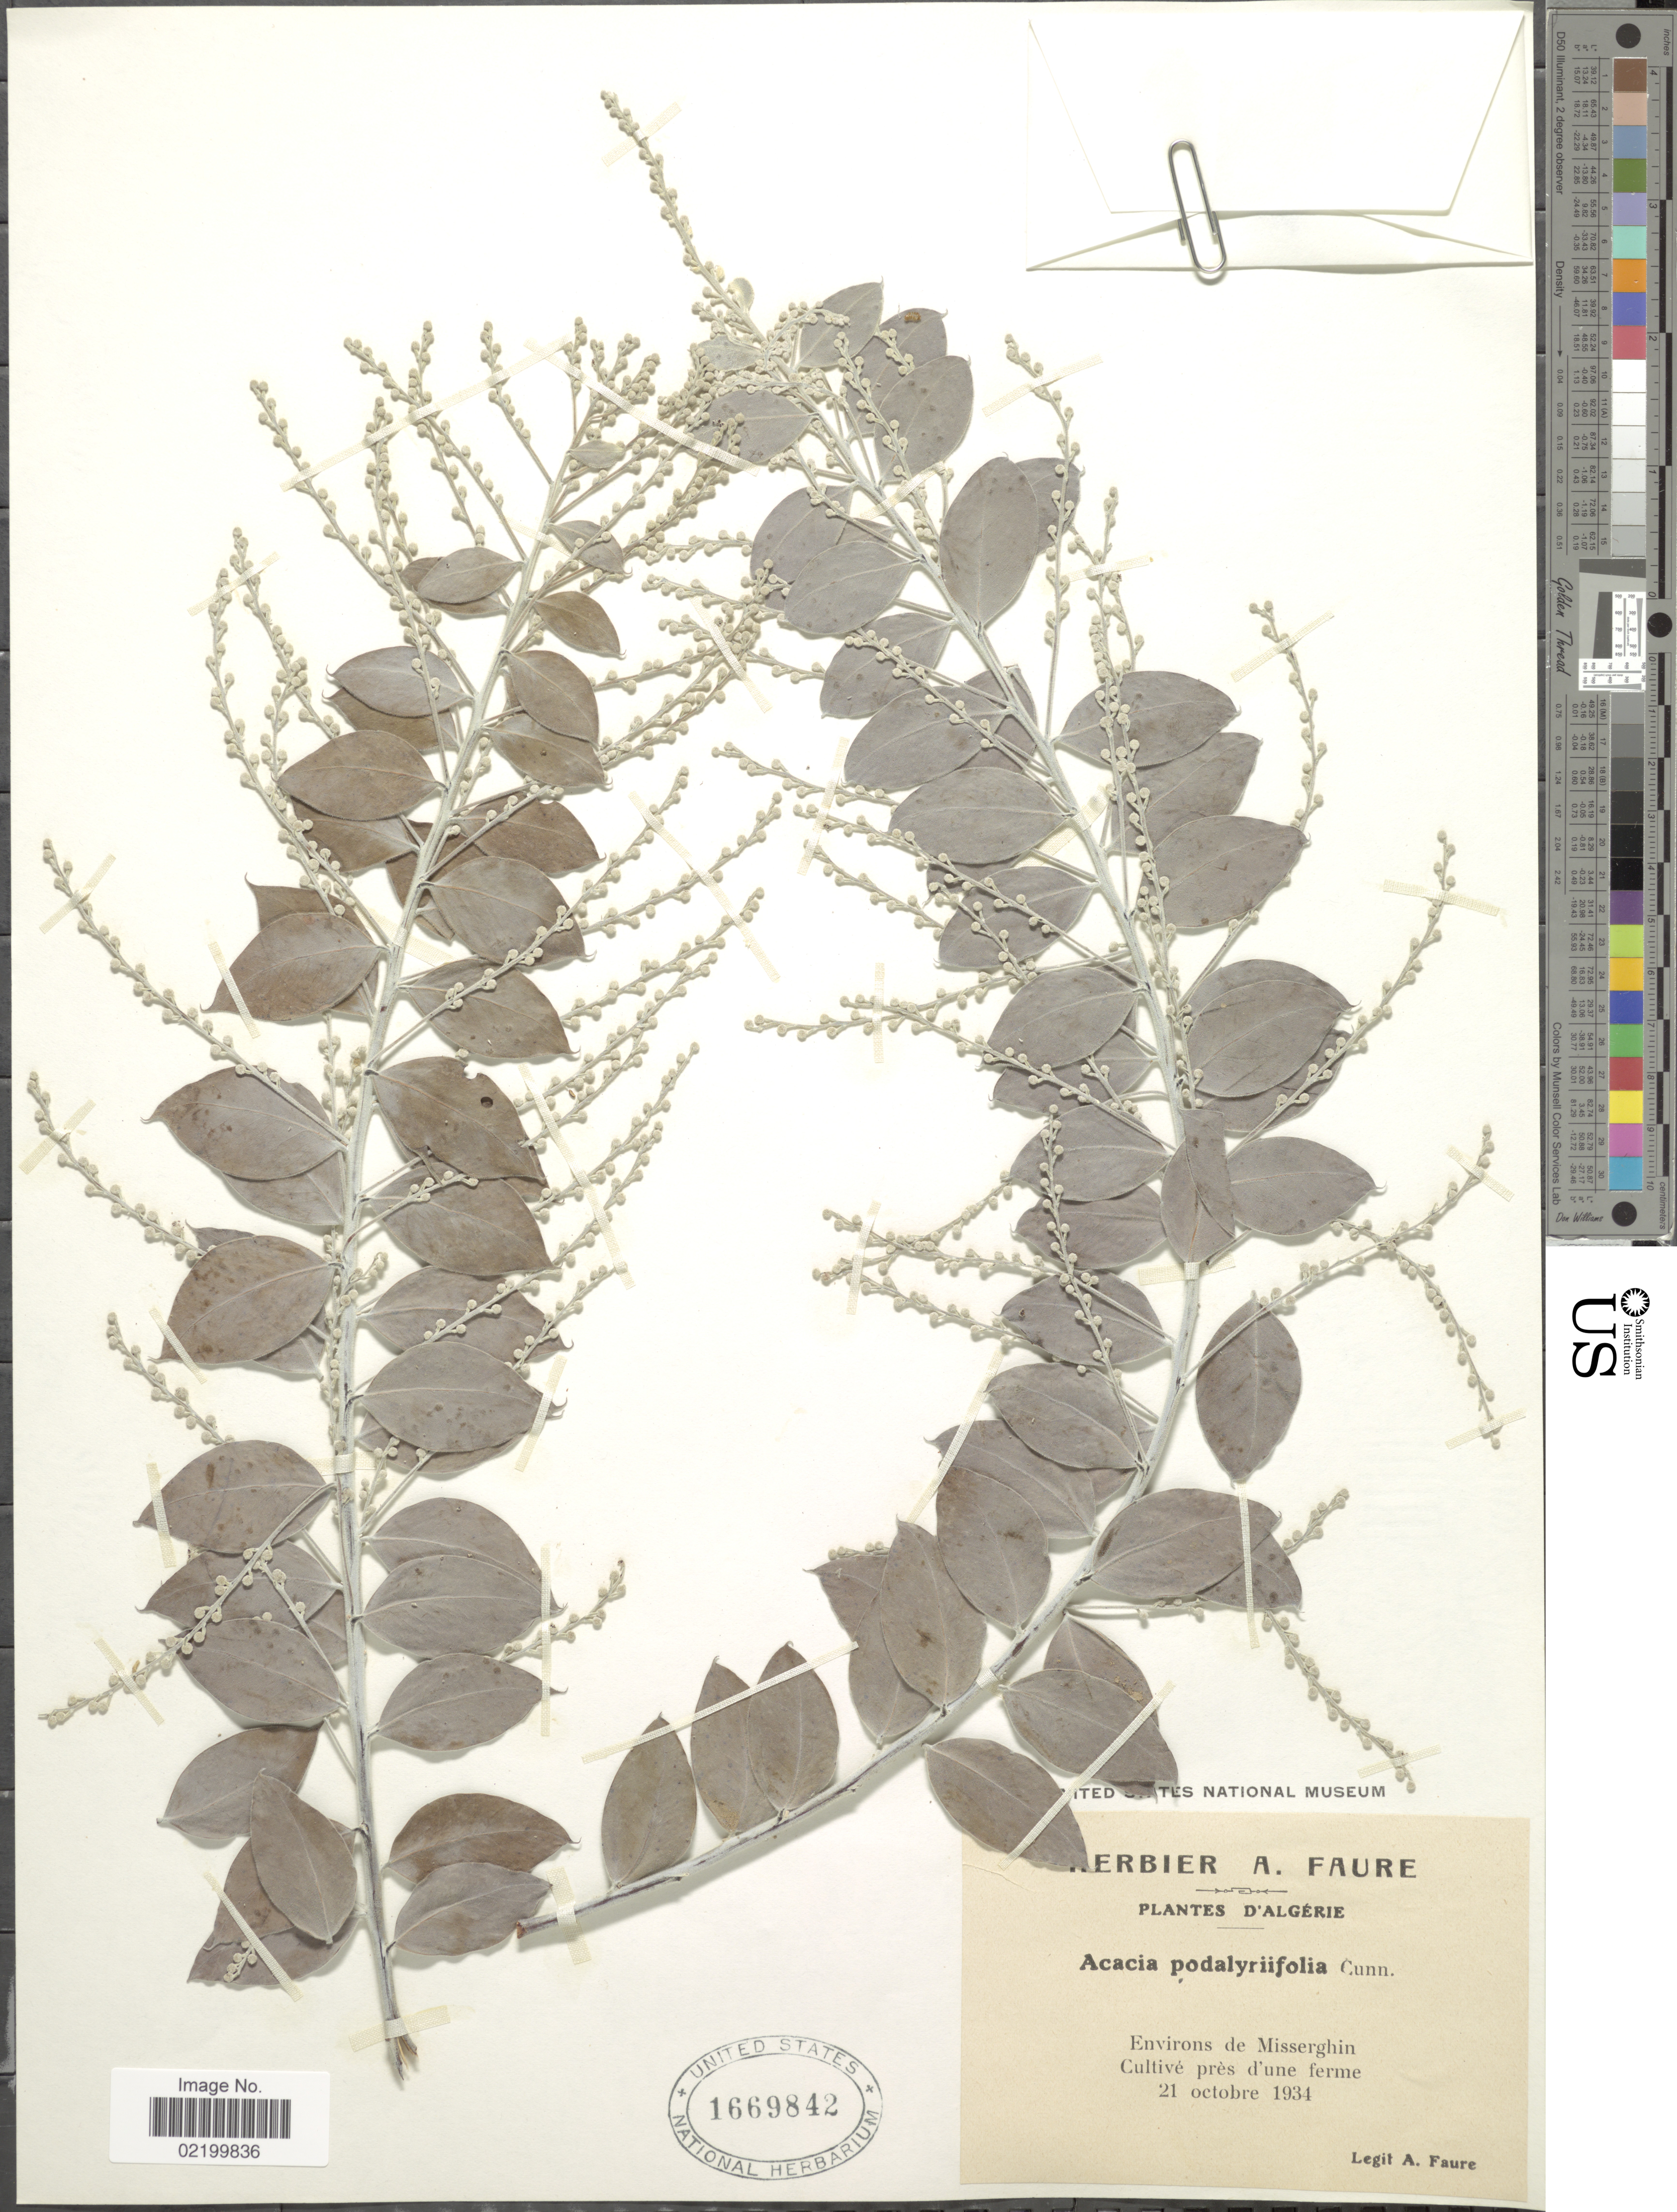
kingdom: Plantae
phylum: Tracheophyta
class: Magnoliopsida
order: Fabales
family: Fabaceae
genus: Acacia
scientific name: Acacia podalyriifolia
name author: A. Cunn. ex G. Don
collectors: A. Faure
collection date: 1934-10-21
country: Algeria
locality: D'Algerie. Environs de Misserghin . Cultive pres d'une ferme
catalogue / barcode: US 1669842